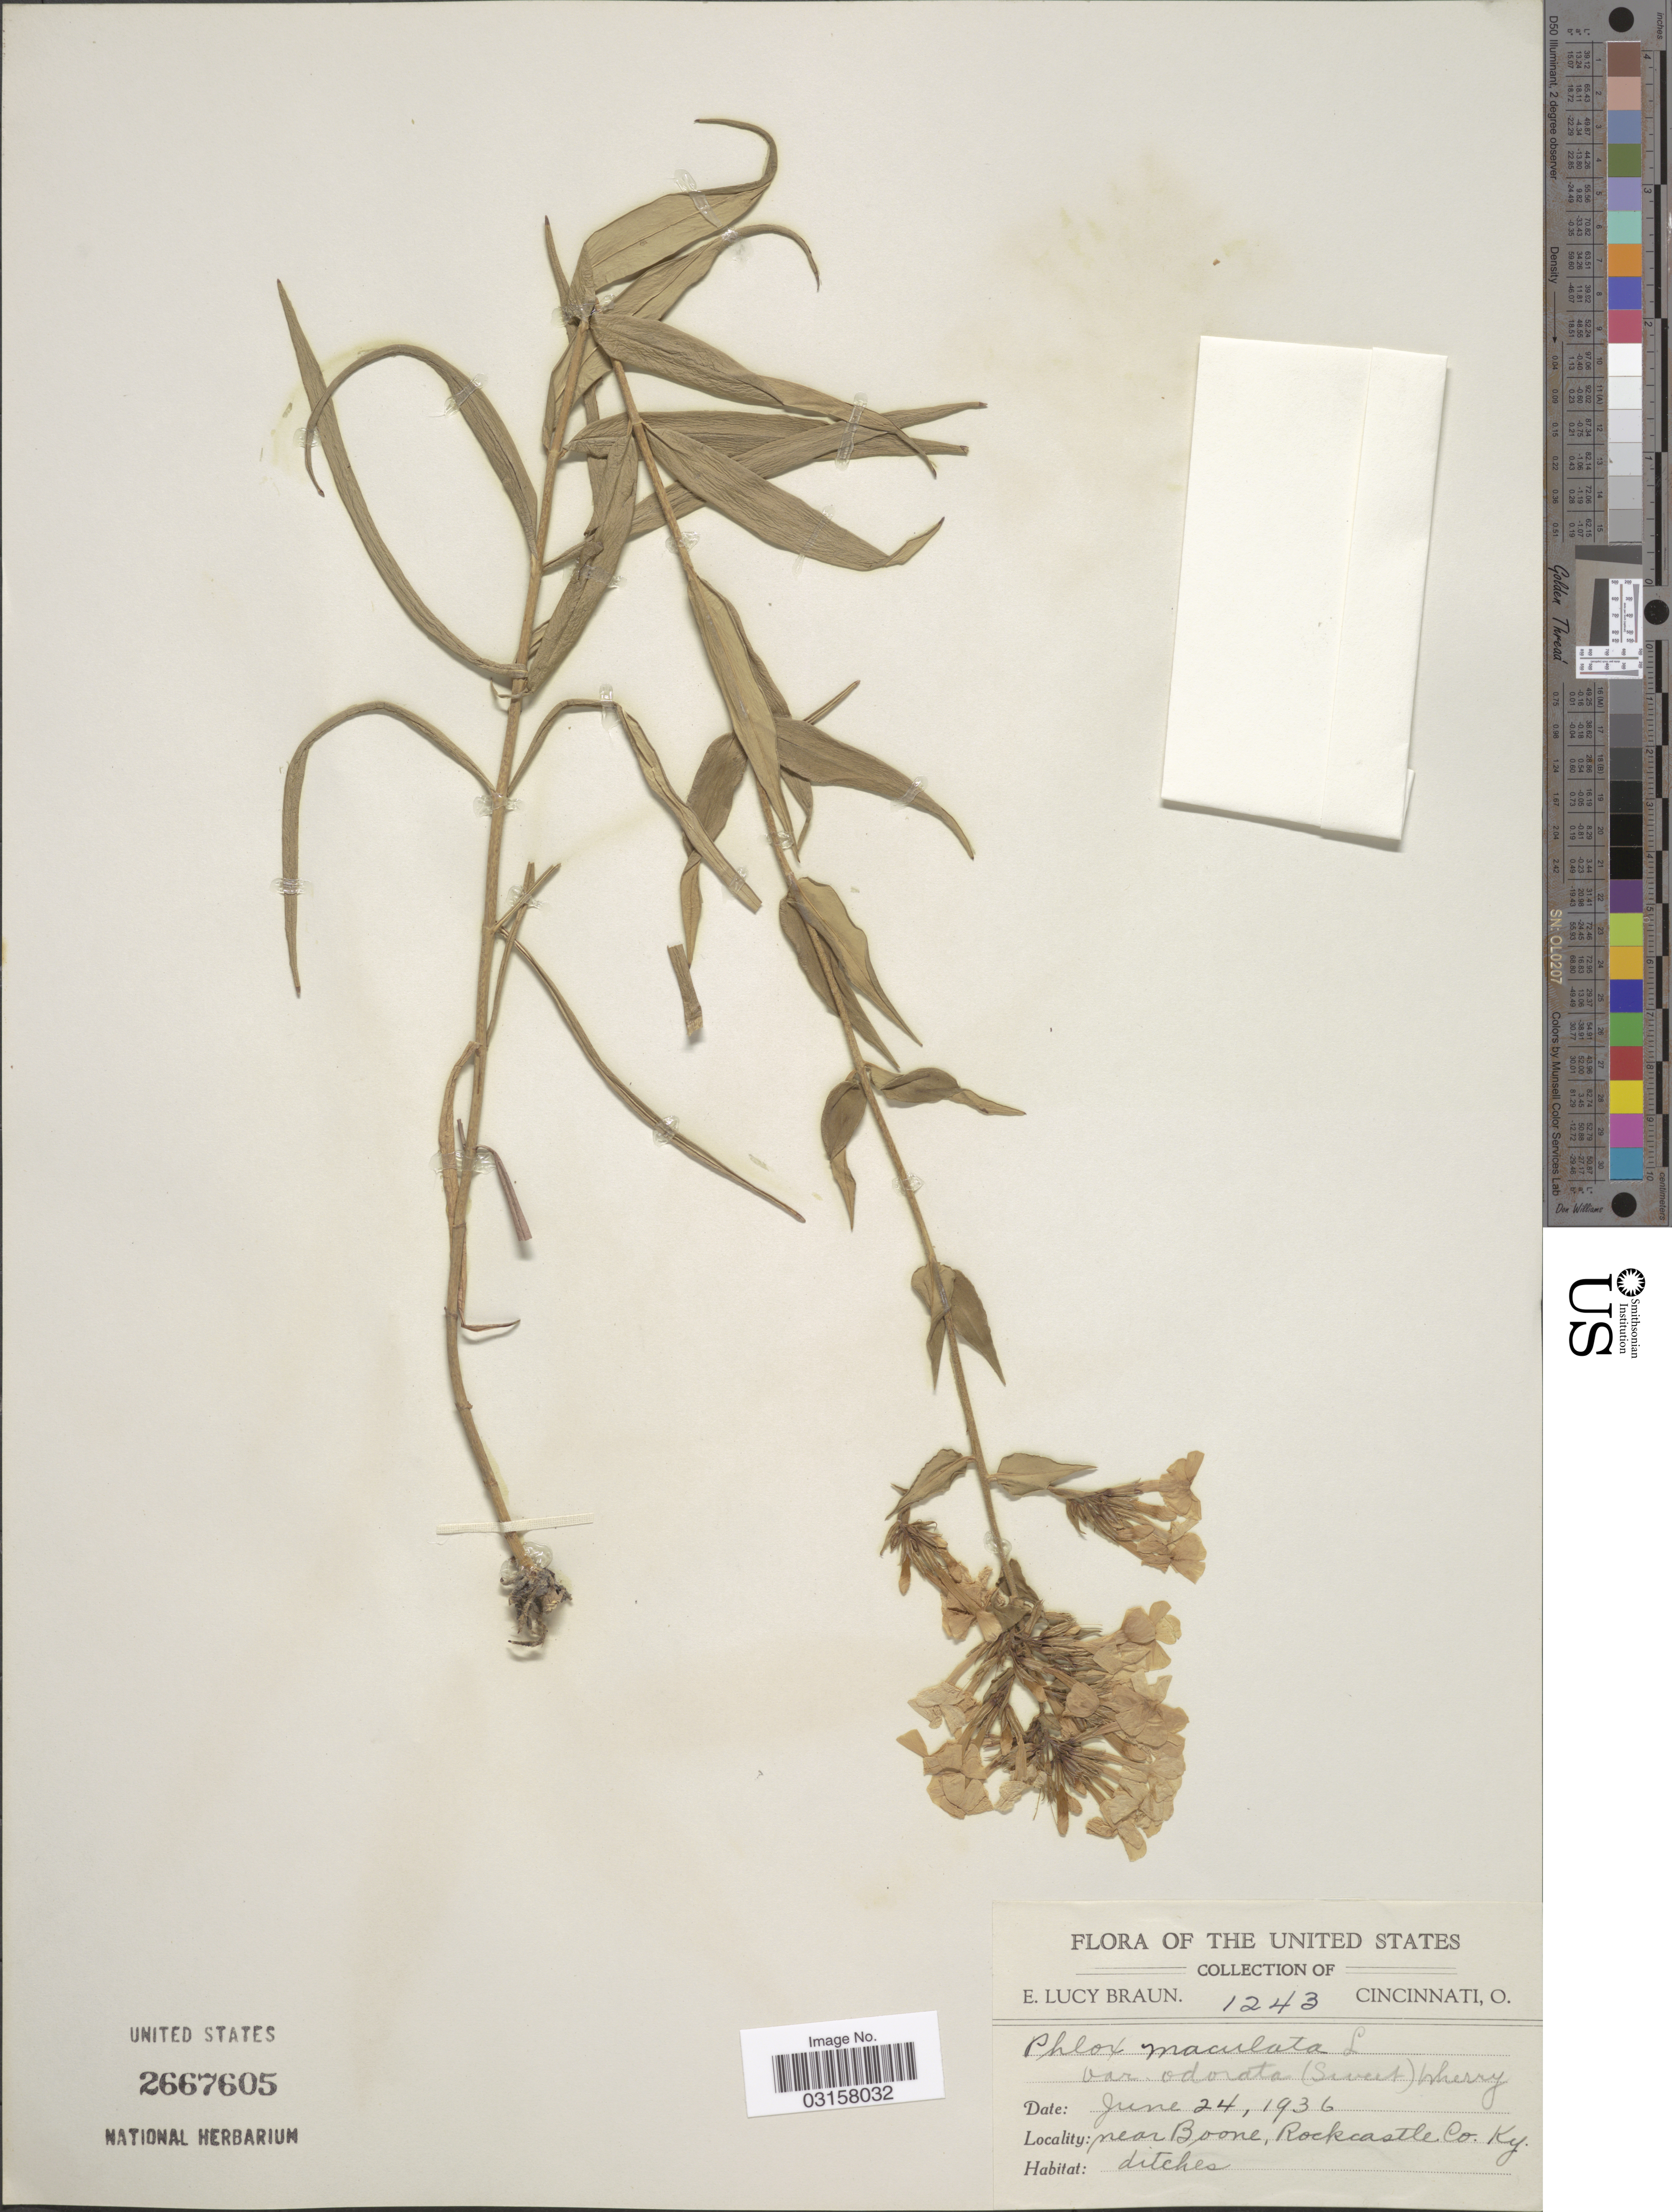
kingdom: Plantae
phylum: Tracheophyta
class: Magnoliopsida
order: Ericales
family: Polemoniaceae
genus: Phlox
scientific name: Phlox maculata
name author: L.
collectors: E. L. Braun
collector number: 1243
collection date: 1936-06-24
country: United States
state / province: Kentucky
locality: Near Boone, Rockcastle Co.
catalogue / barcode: US 2667605